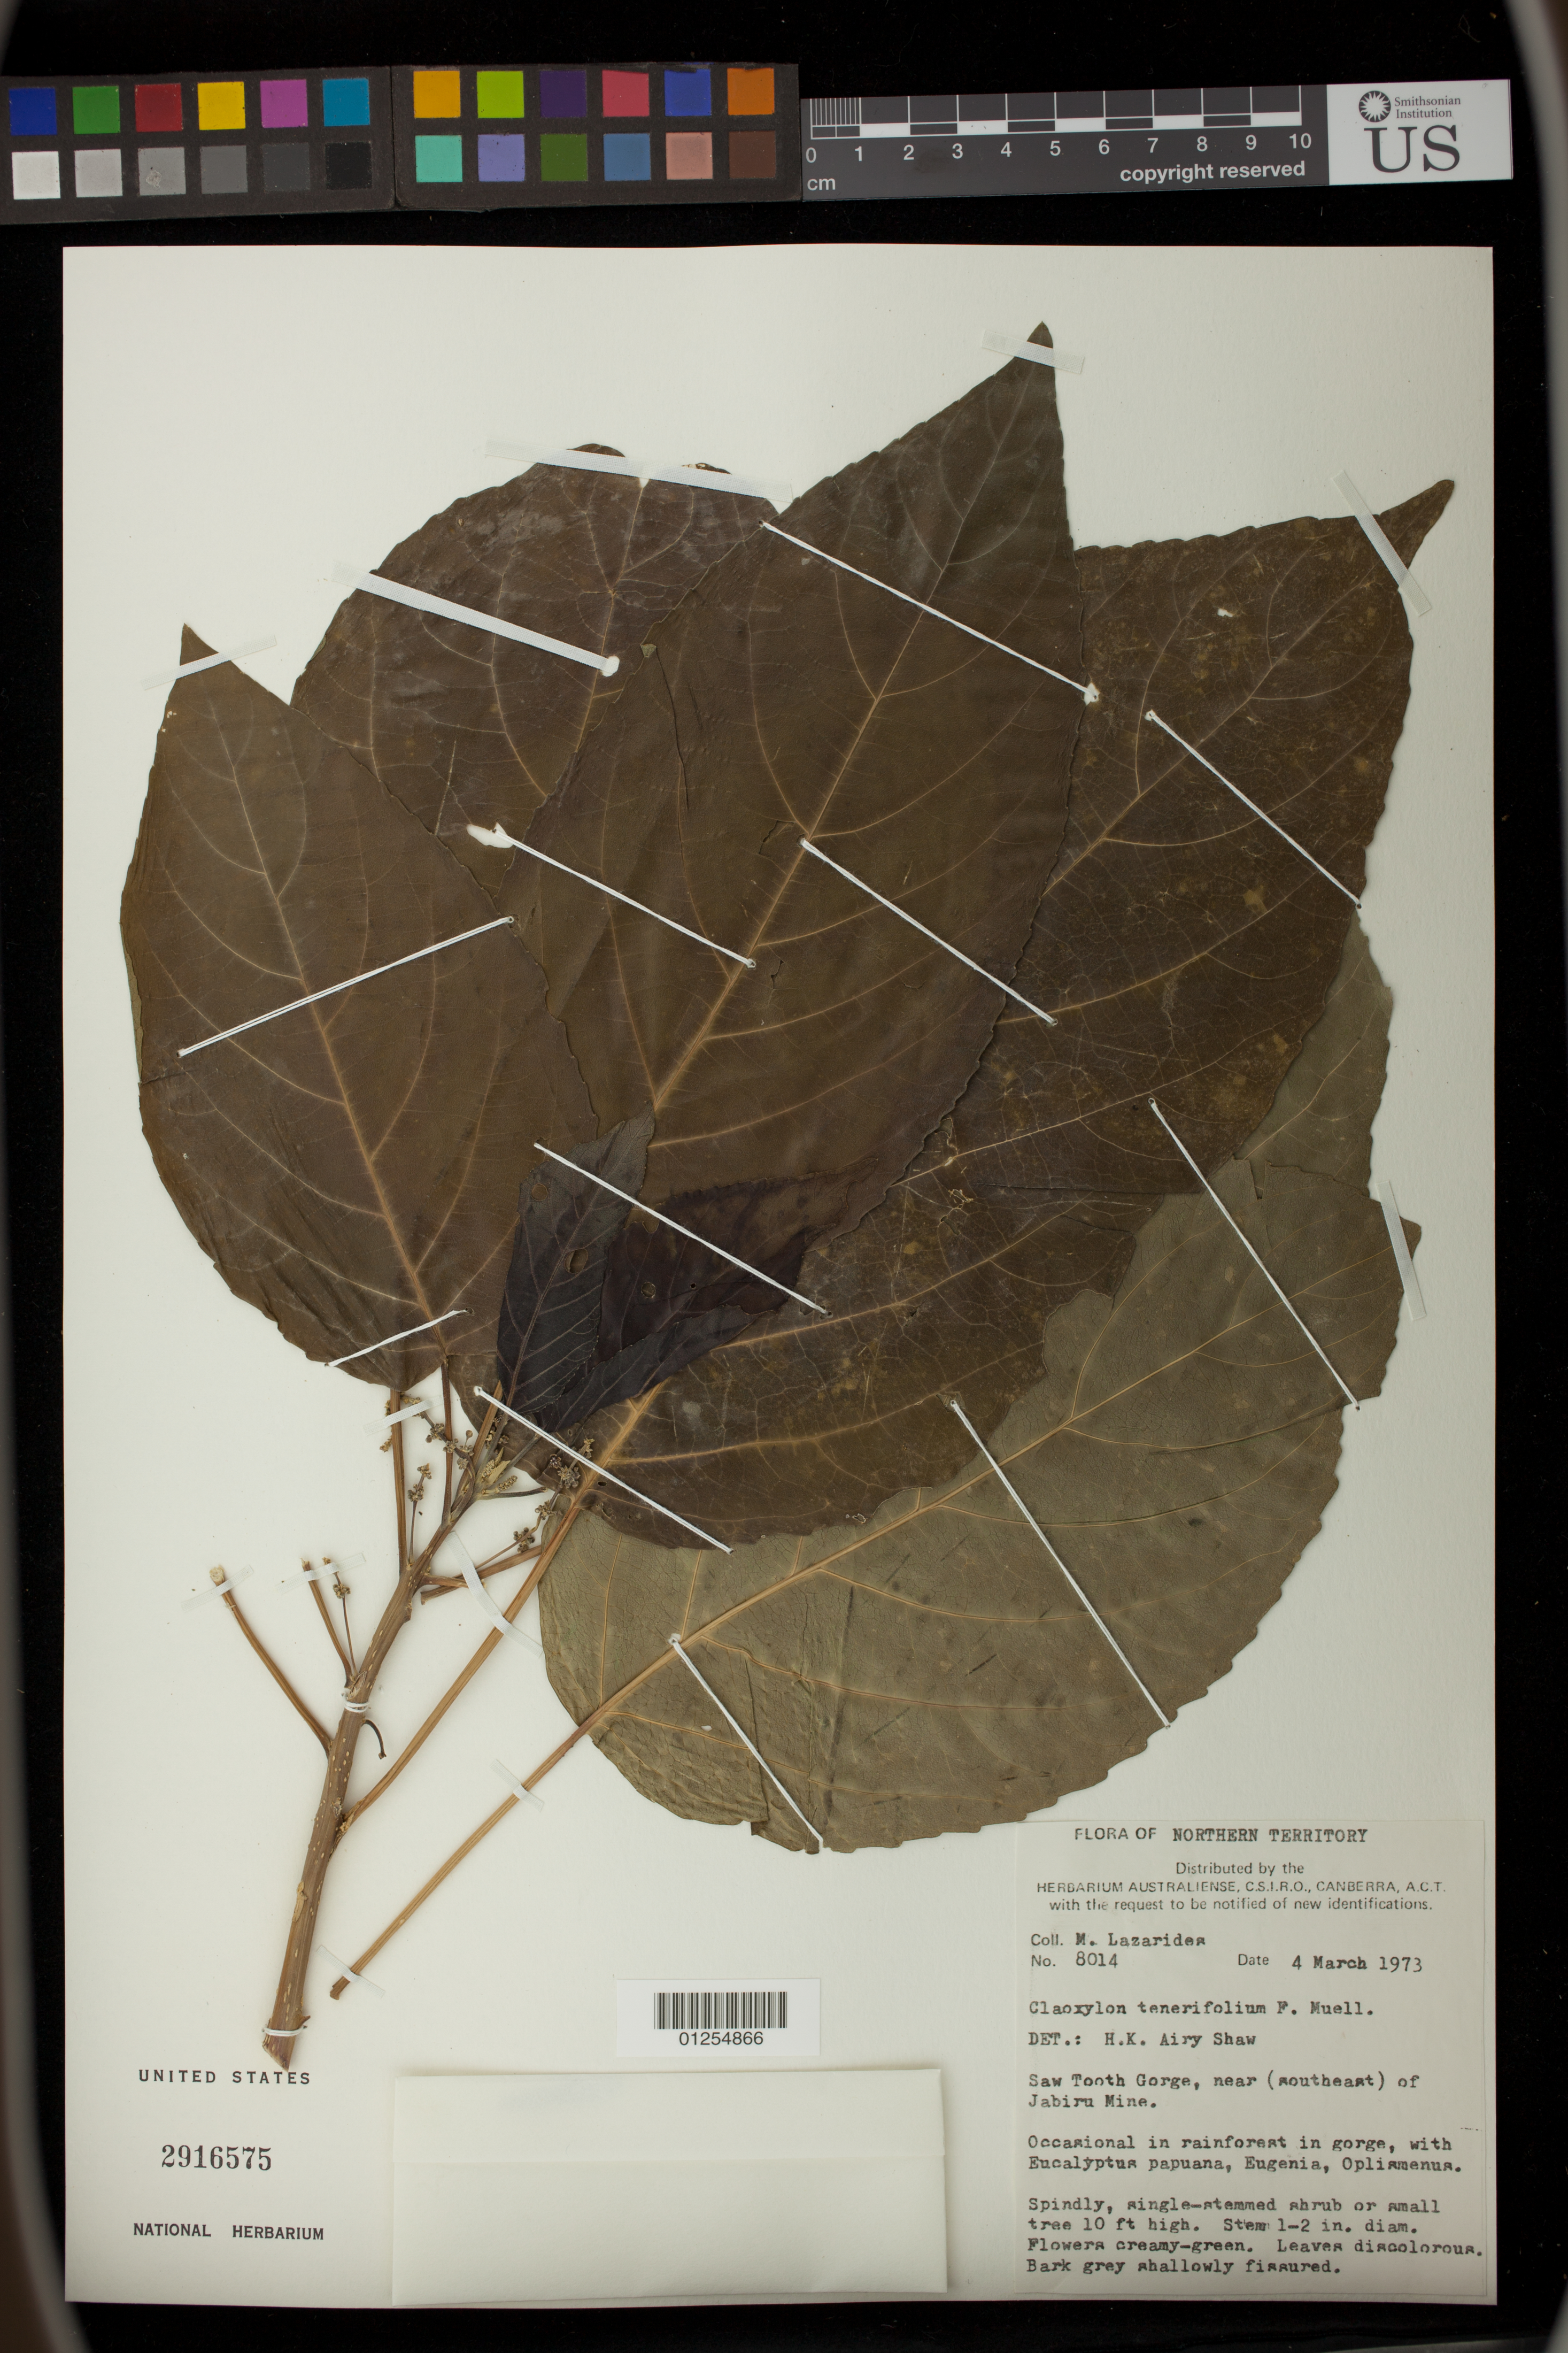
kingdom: Plantae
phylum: Tracheophyta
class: Magnoliopsida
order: Malpighiales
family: Euphorbiaceae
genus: Claoxylon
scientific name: Claoxylon tenerifolium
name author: (Baill.) F. Muell.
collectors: M. Lazarides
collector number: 8014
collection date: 1973-03-04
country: Australia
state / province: Northern Territory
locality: Saw Tooth Gorge, near (southeast) of Jabiru Mine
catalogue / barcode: US 2916575